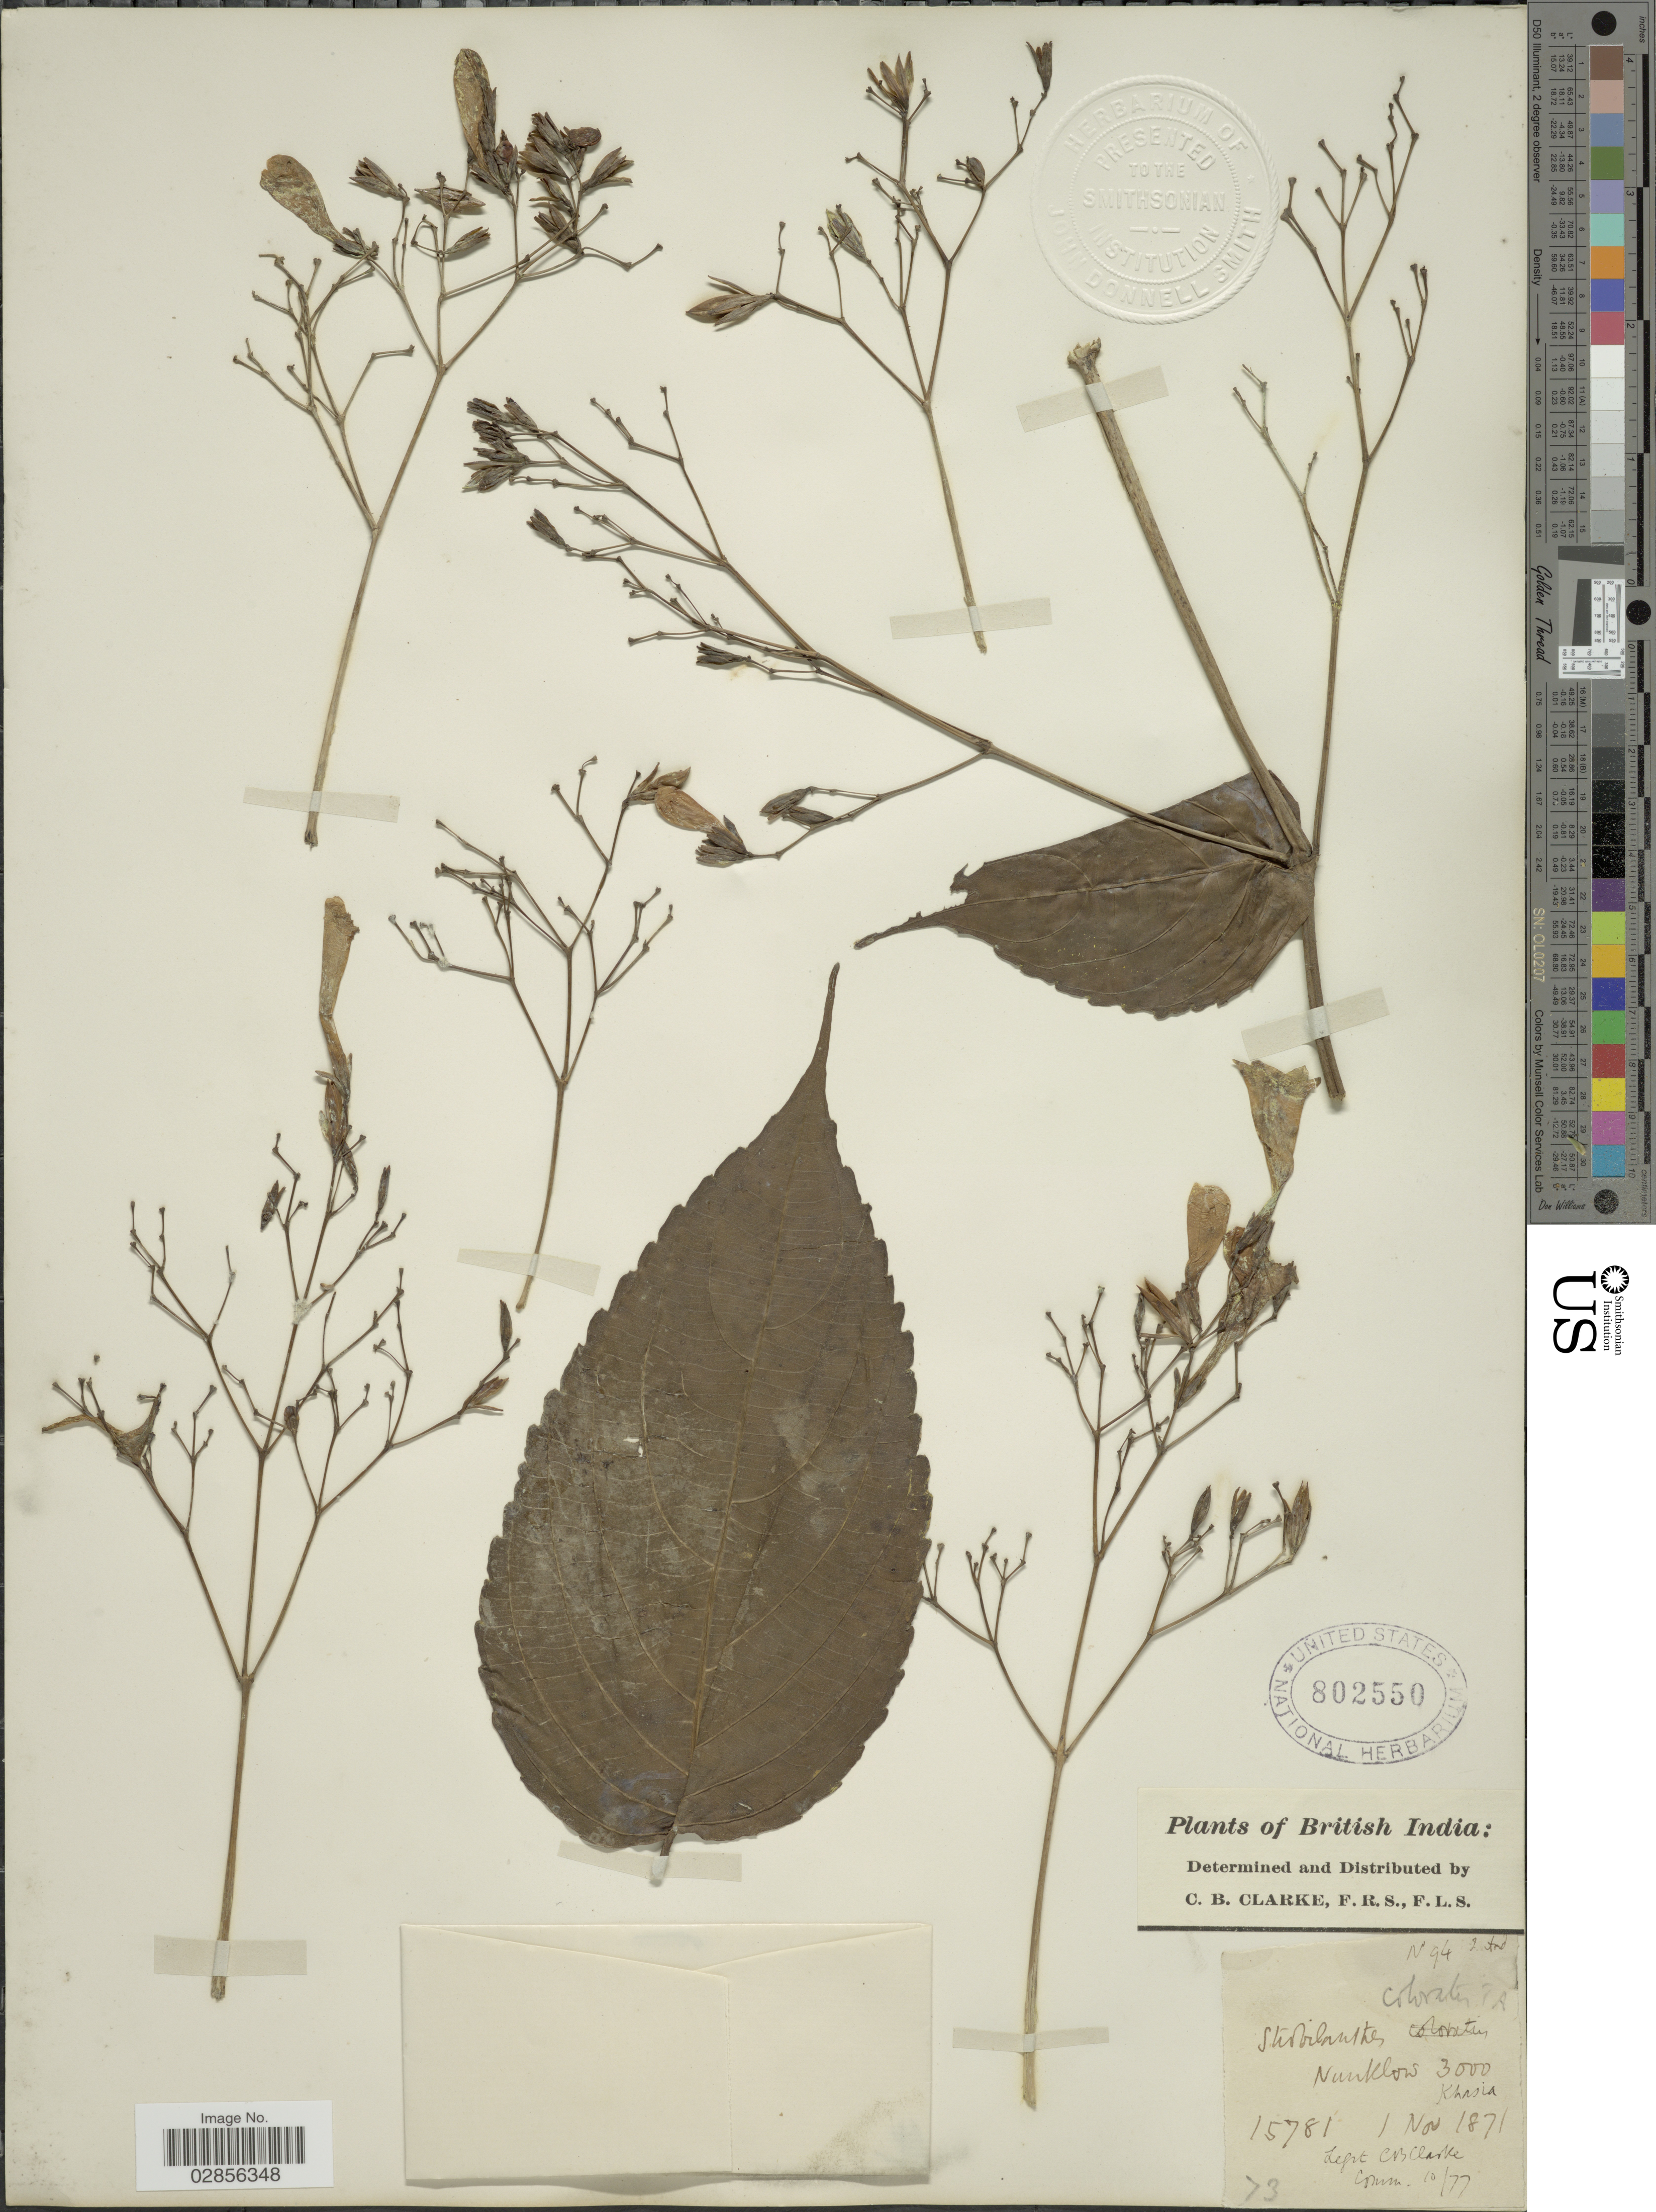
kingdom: Plantae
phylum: Tracheophyta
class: Magnoliopsida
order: Lamiales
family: Acanthaceae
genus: Strobilanthes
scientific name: Strobilanthes coloratus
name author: T. Anderson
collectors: C. B. Clarke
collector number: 15781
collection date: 1871-11-01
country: India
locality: British India. Nunklow Khasia.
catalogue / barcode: US 802550